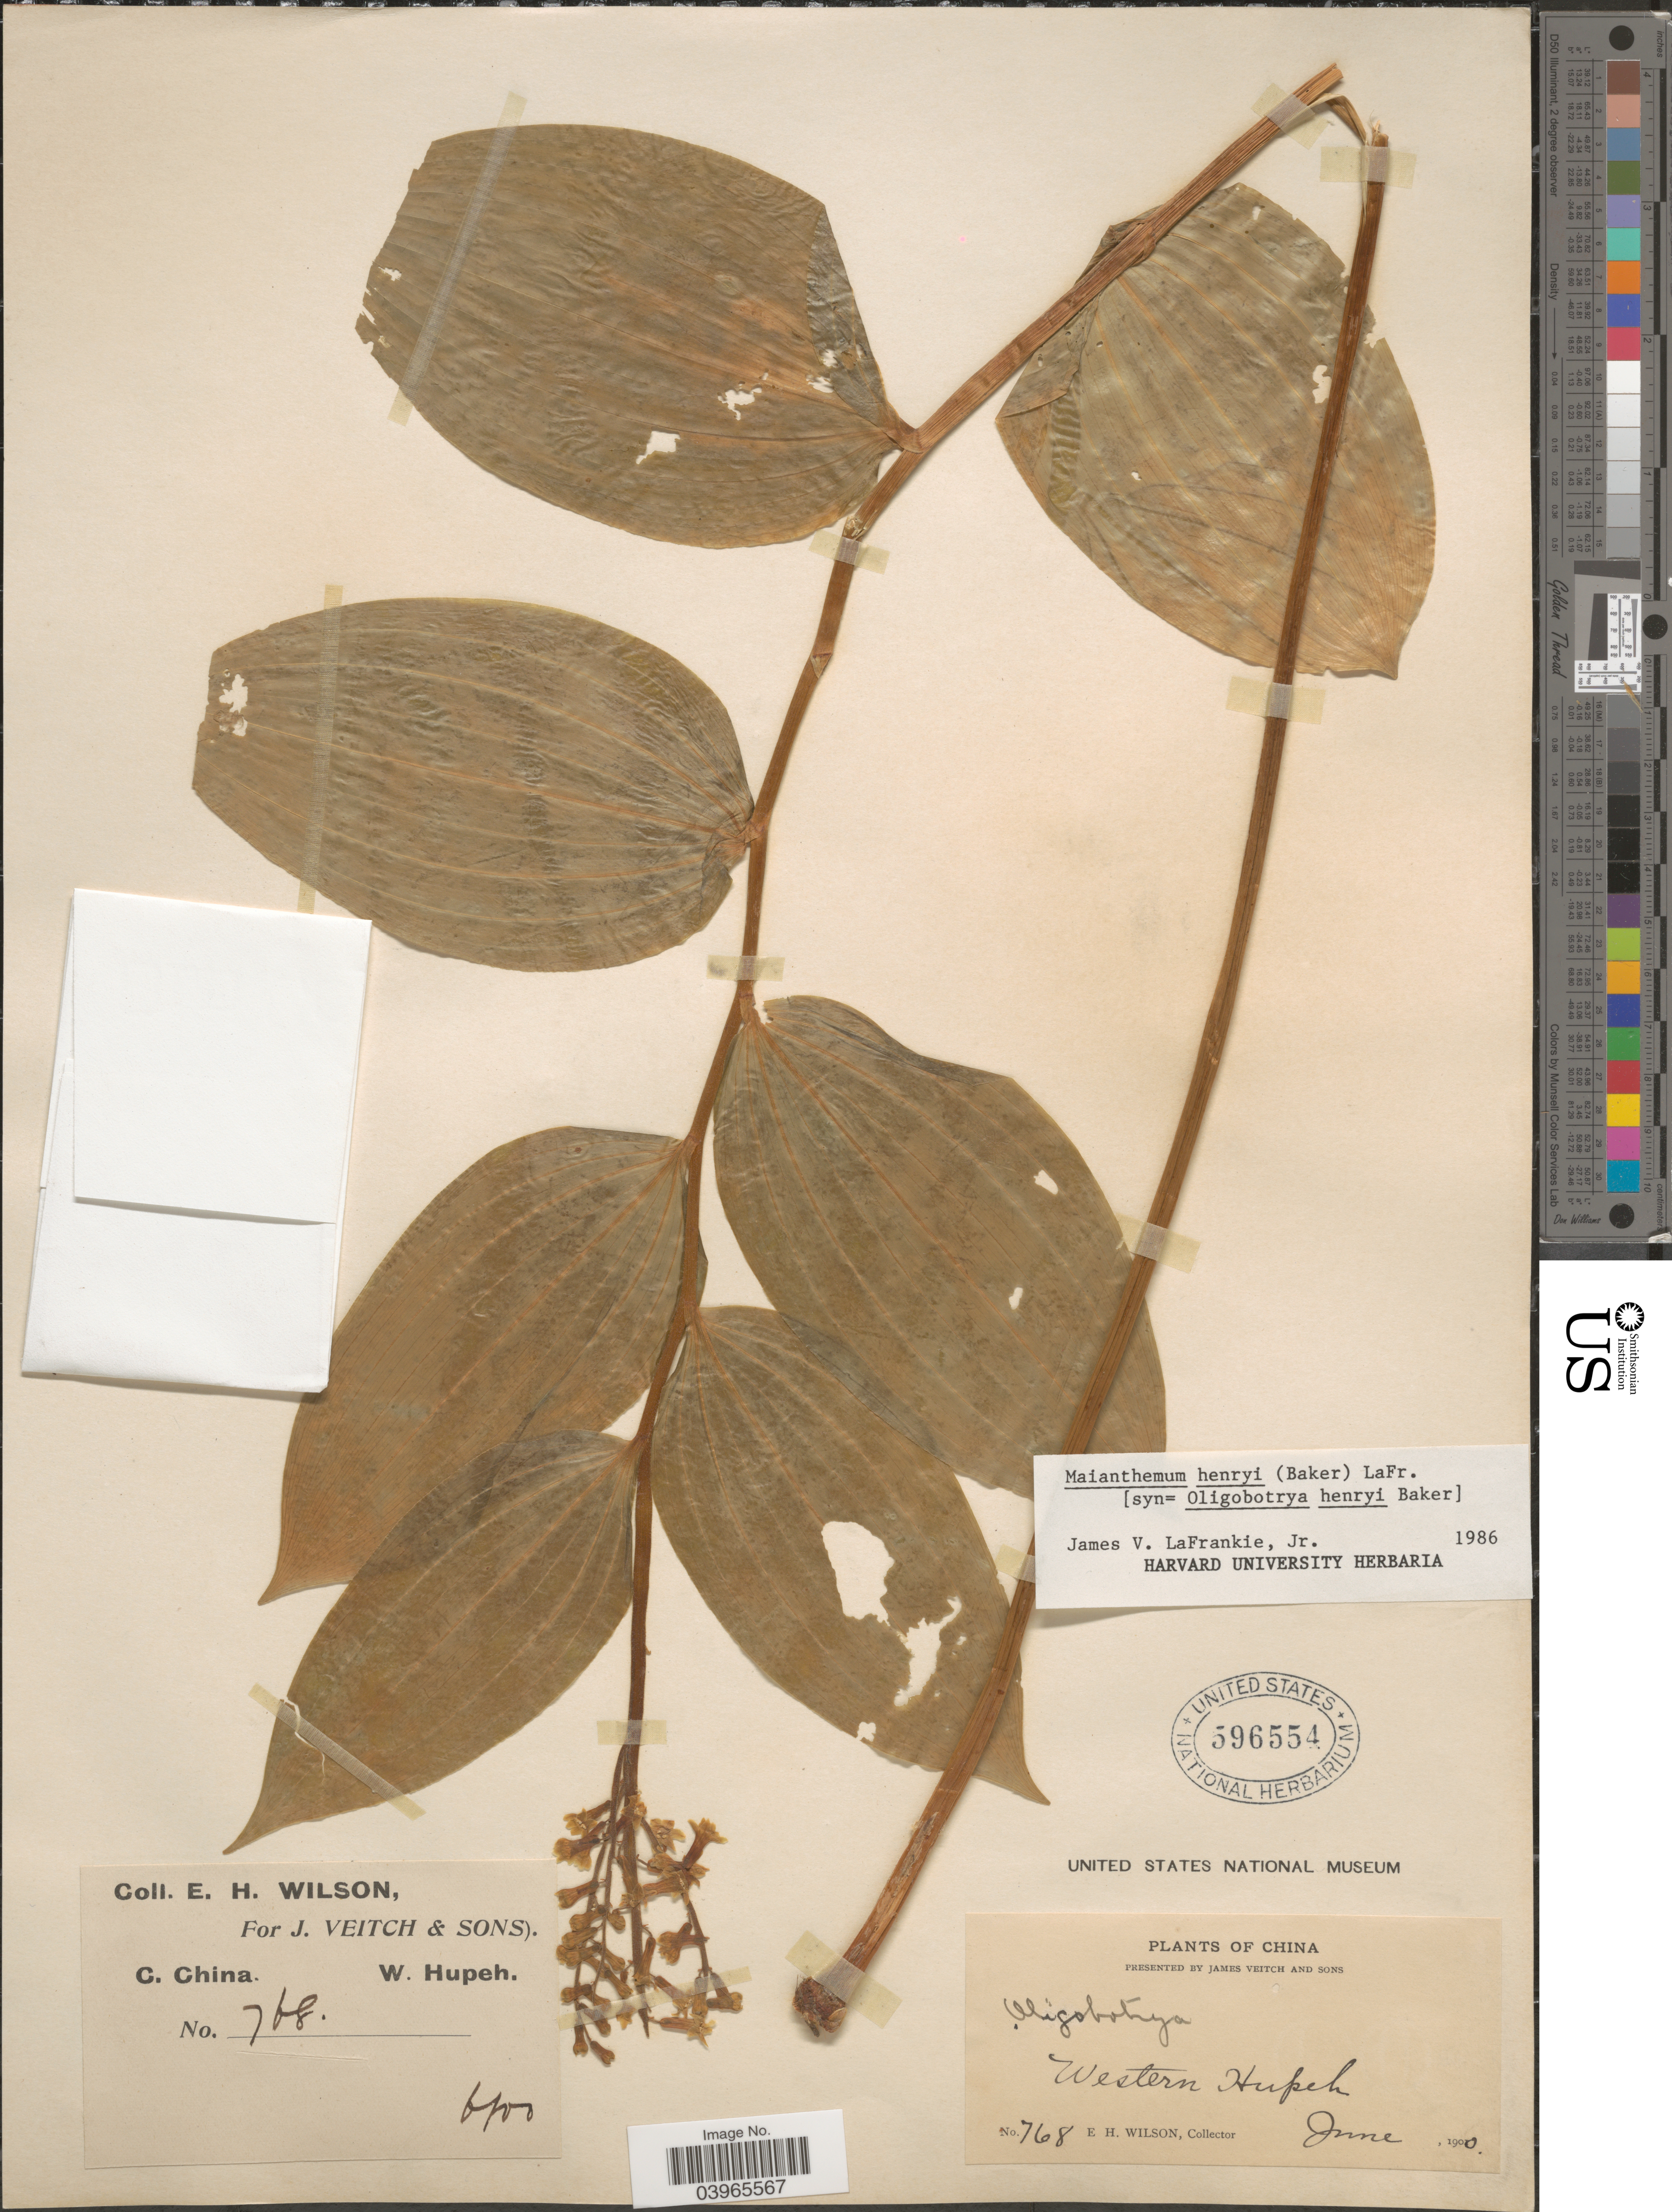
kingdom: Plantae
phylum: Tracheophyta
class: Liliopsida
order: Asparagales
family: Asparagaceae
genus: Maianthemum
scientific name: Maianthemum henryi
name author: (Baker) LaFrankie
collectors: E. Wilson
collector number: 768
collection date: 1900-06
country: China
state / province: Hubei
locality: C. China. Western Hupeh.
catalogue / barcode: US 596554